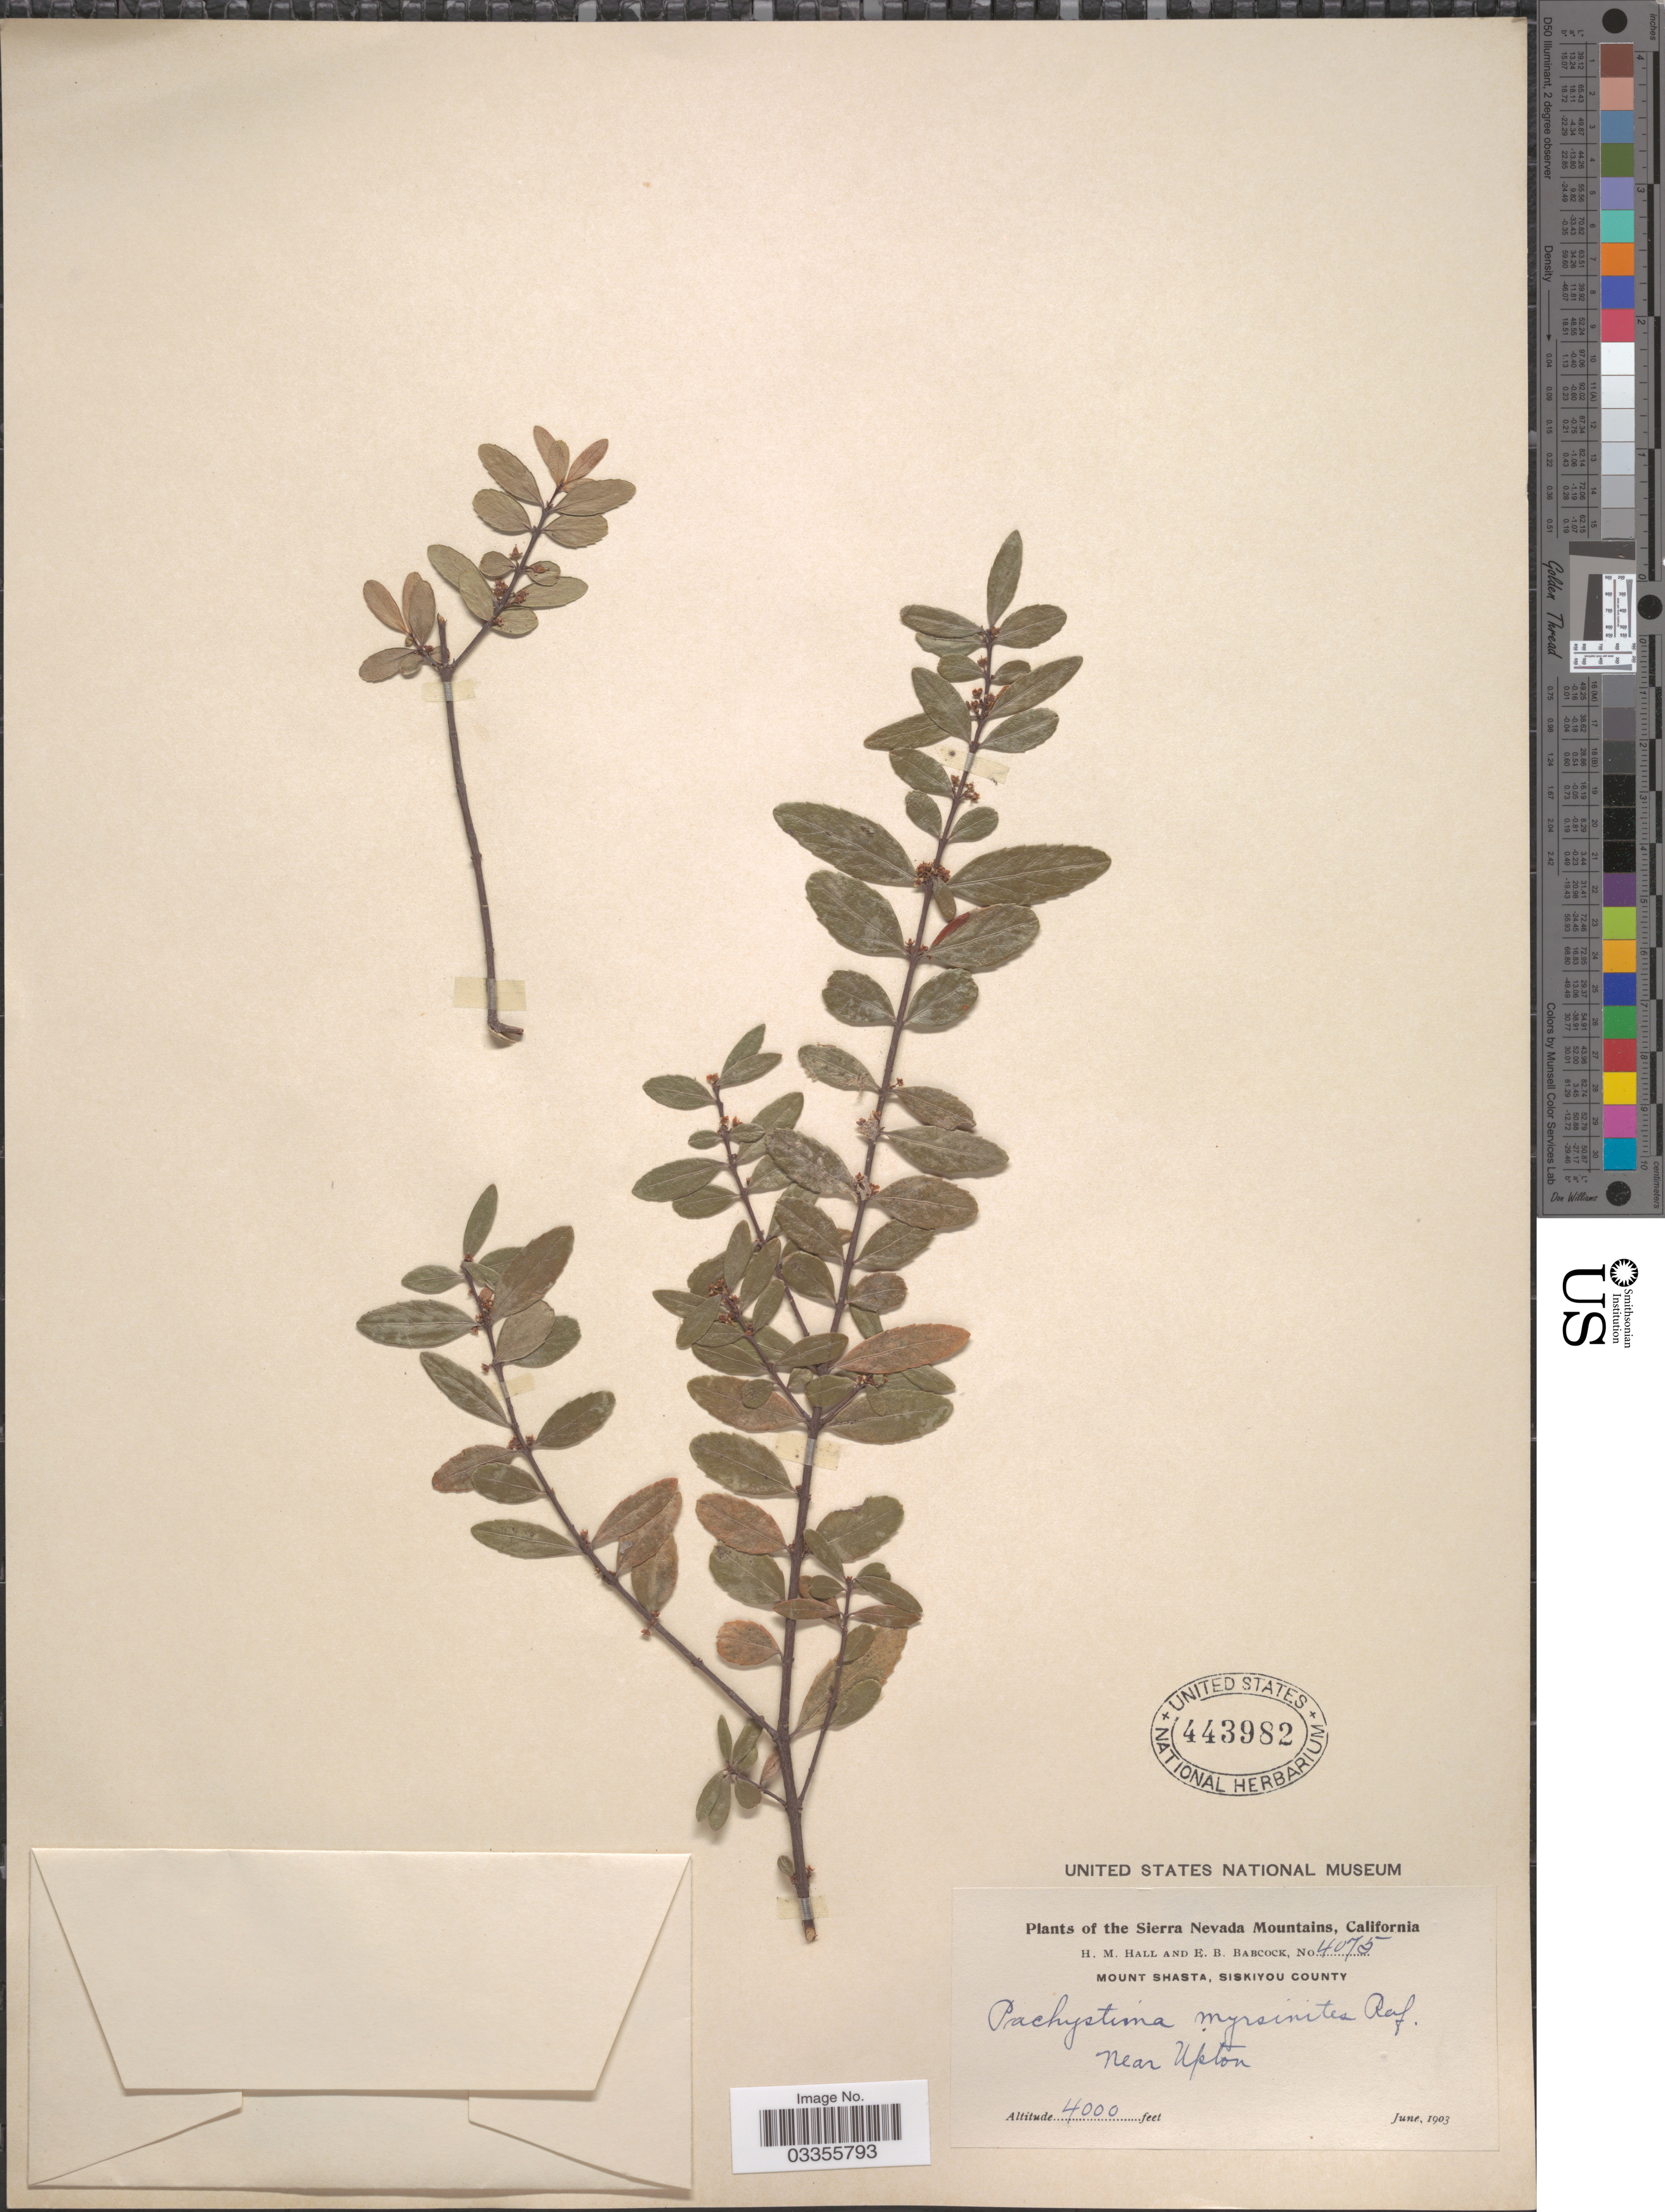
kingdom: Plantae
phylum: Tracheophyta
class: Magnoliopsida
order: Celastrales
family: Celastraceae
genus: Paxistima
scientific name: Paxistima myrsinites subsp. myrsinites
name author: (Pursh) Raf.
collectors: H. M. Hall & E. B. Babcock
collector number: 4075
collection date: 1903-06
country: United States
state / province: California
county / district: Siskiyou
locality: The Sierra Nevada Mountains. Mount Shasta, Siskiyou County. Near Upton.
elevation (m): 1219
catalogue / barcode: US 443982